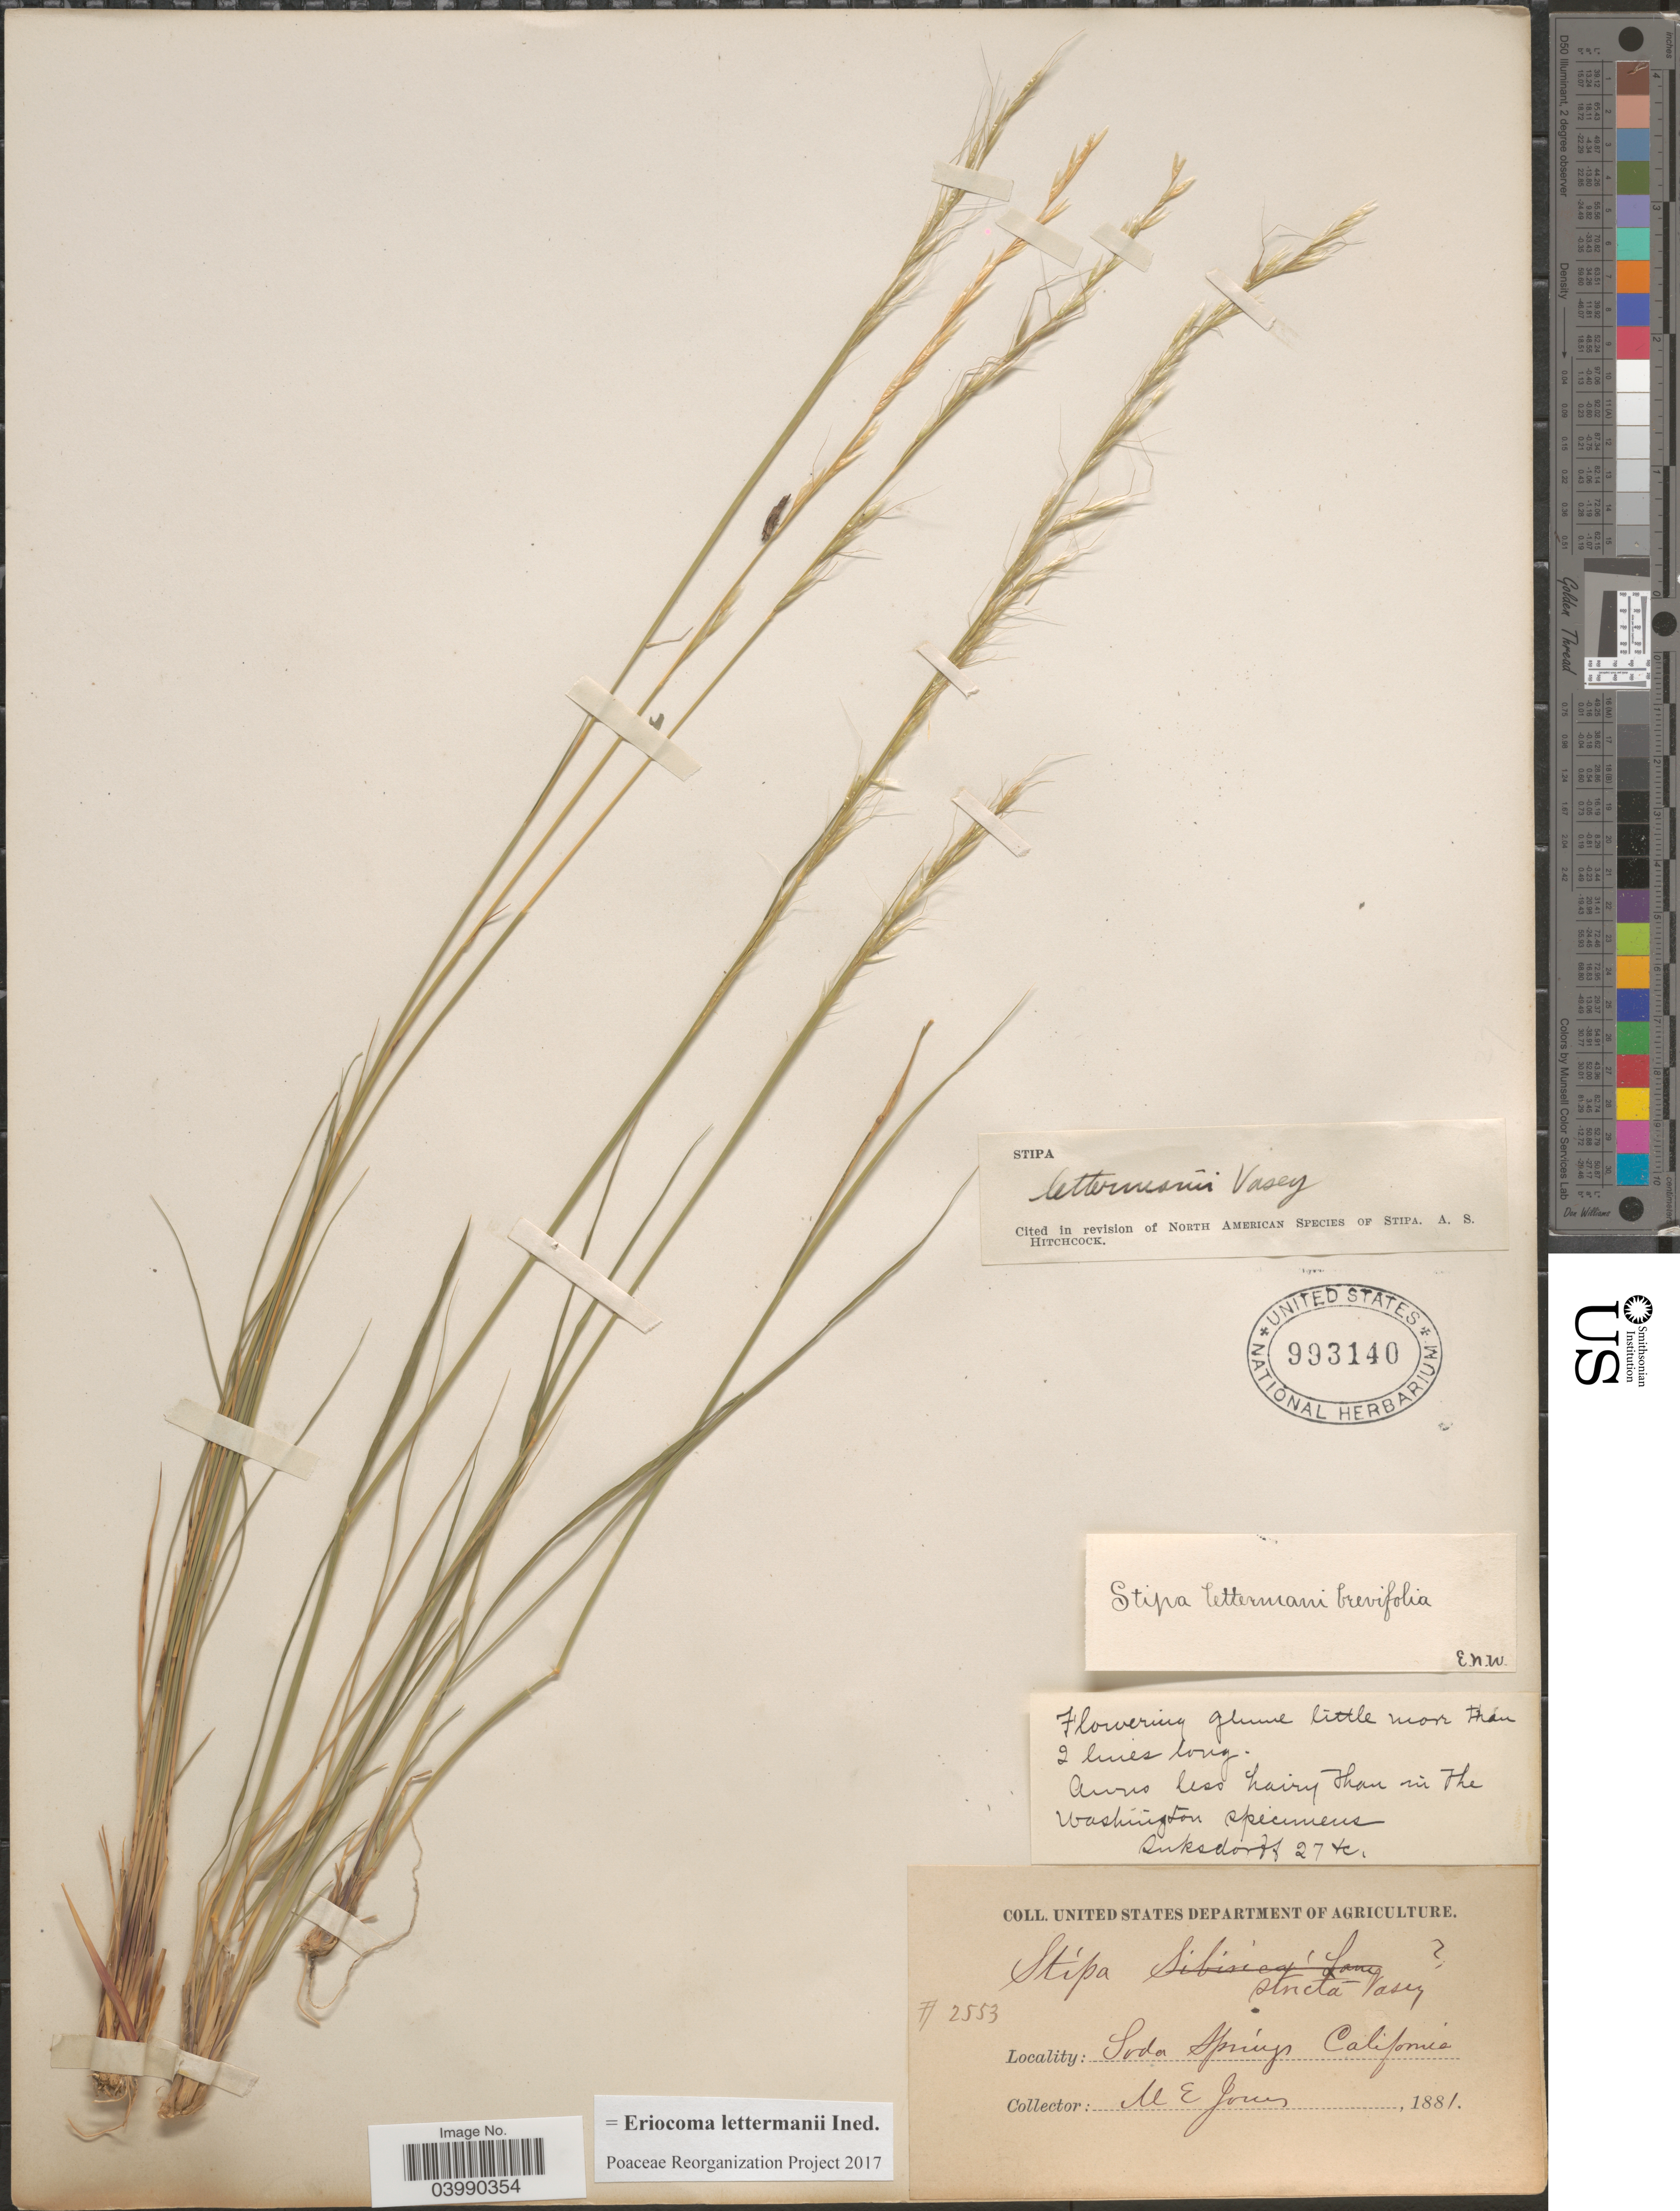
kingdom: Plantae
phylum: Tracheophyta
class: Liliopsida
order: Poales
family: Poaceae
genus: Eriocoma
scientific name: Eriocoma lettermanii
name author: (Vasey) Romasch.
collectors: M. E. Jones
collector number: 2553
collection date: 1881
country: United States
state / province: California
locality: Soda Springs.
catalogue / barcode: US 993140